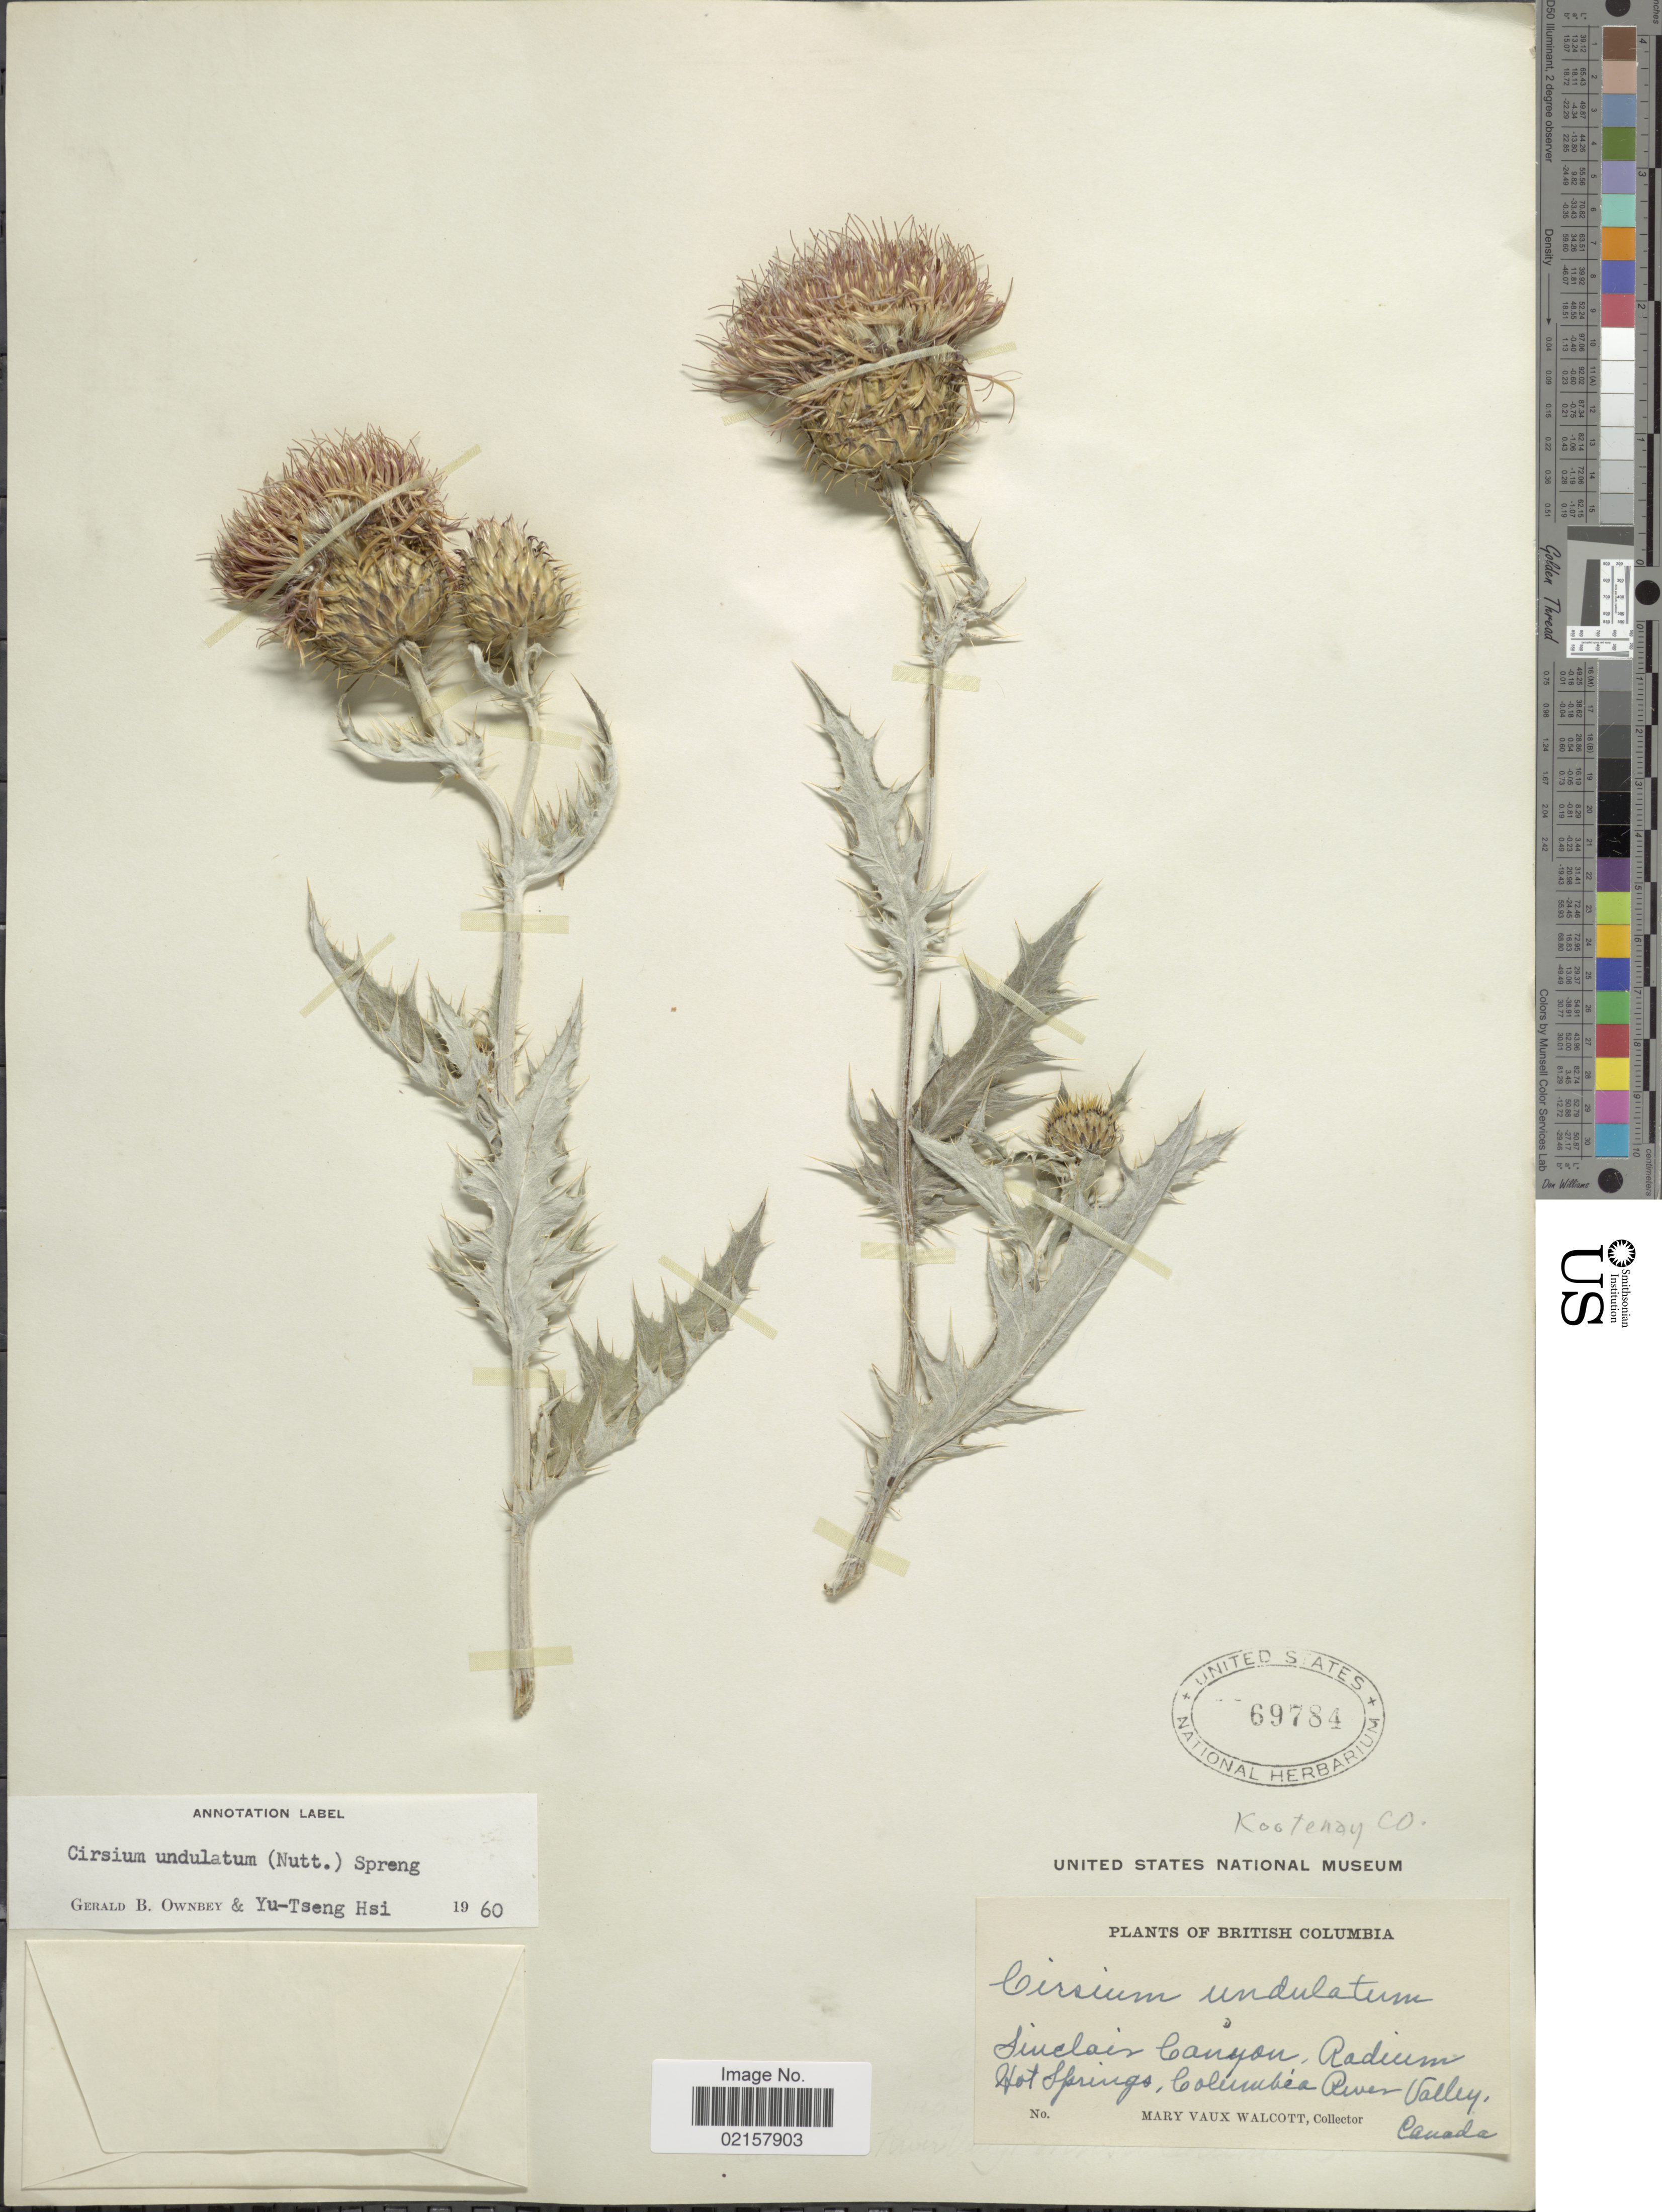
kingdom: Plantae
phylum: Tracheophyta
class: Magnoliopsida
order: Asterales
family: Asteraceae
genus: Cirsium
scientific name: Cirsium undulatum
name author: (Nutt.) Spreng.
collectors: M. Walcott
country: Canada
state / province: British Columbia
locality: Sinclair Canyon, Radium Hot Springs, Columbia River Valley, Kootenay Co.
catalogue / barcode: US 69784